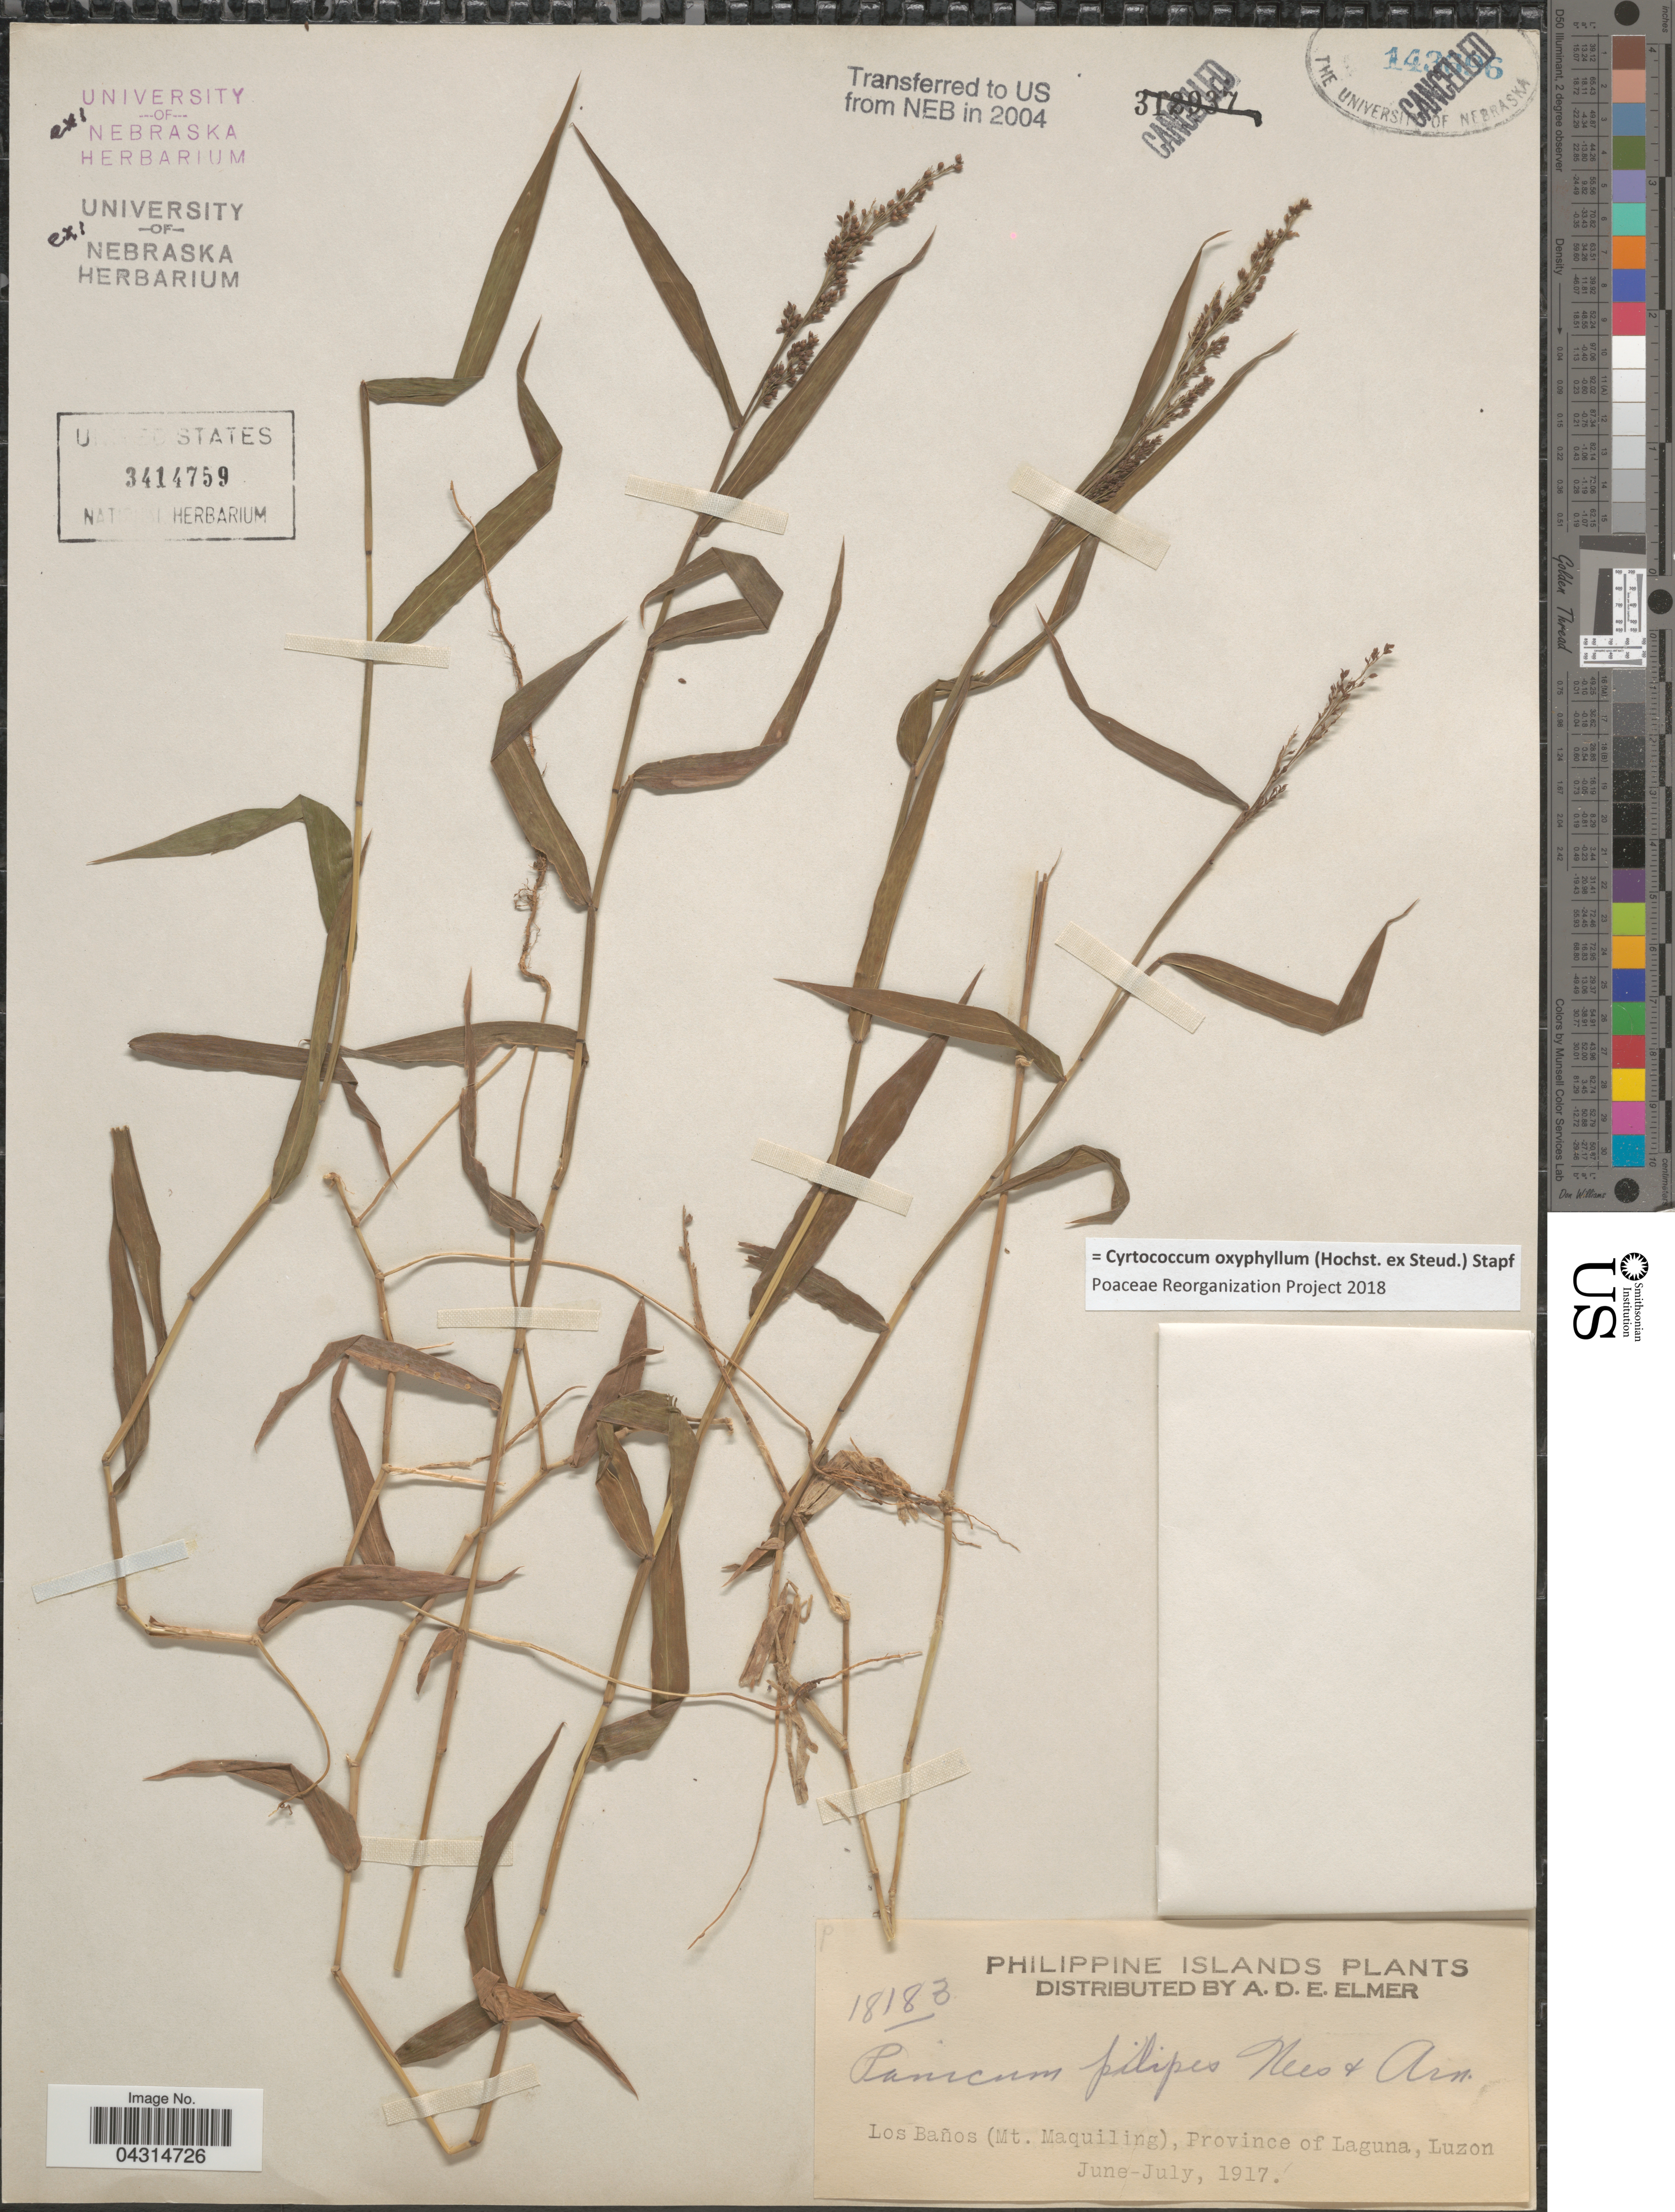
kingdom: Plantae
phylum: Tracheophyta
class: Liliopsida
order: Poales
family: Poaceae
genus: Cyrtococcum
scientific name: Cyrtococcum oxyphyllum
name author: (Steud.) Stapf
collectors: A. D. E. Elmer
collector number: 18183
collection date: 1917-06/1917-07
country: Philippines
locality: Philippine Islands. Los Baños (Mt. Maquiling), Province of Laguna, Luzon.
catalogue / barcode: US 3414759